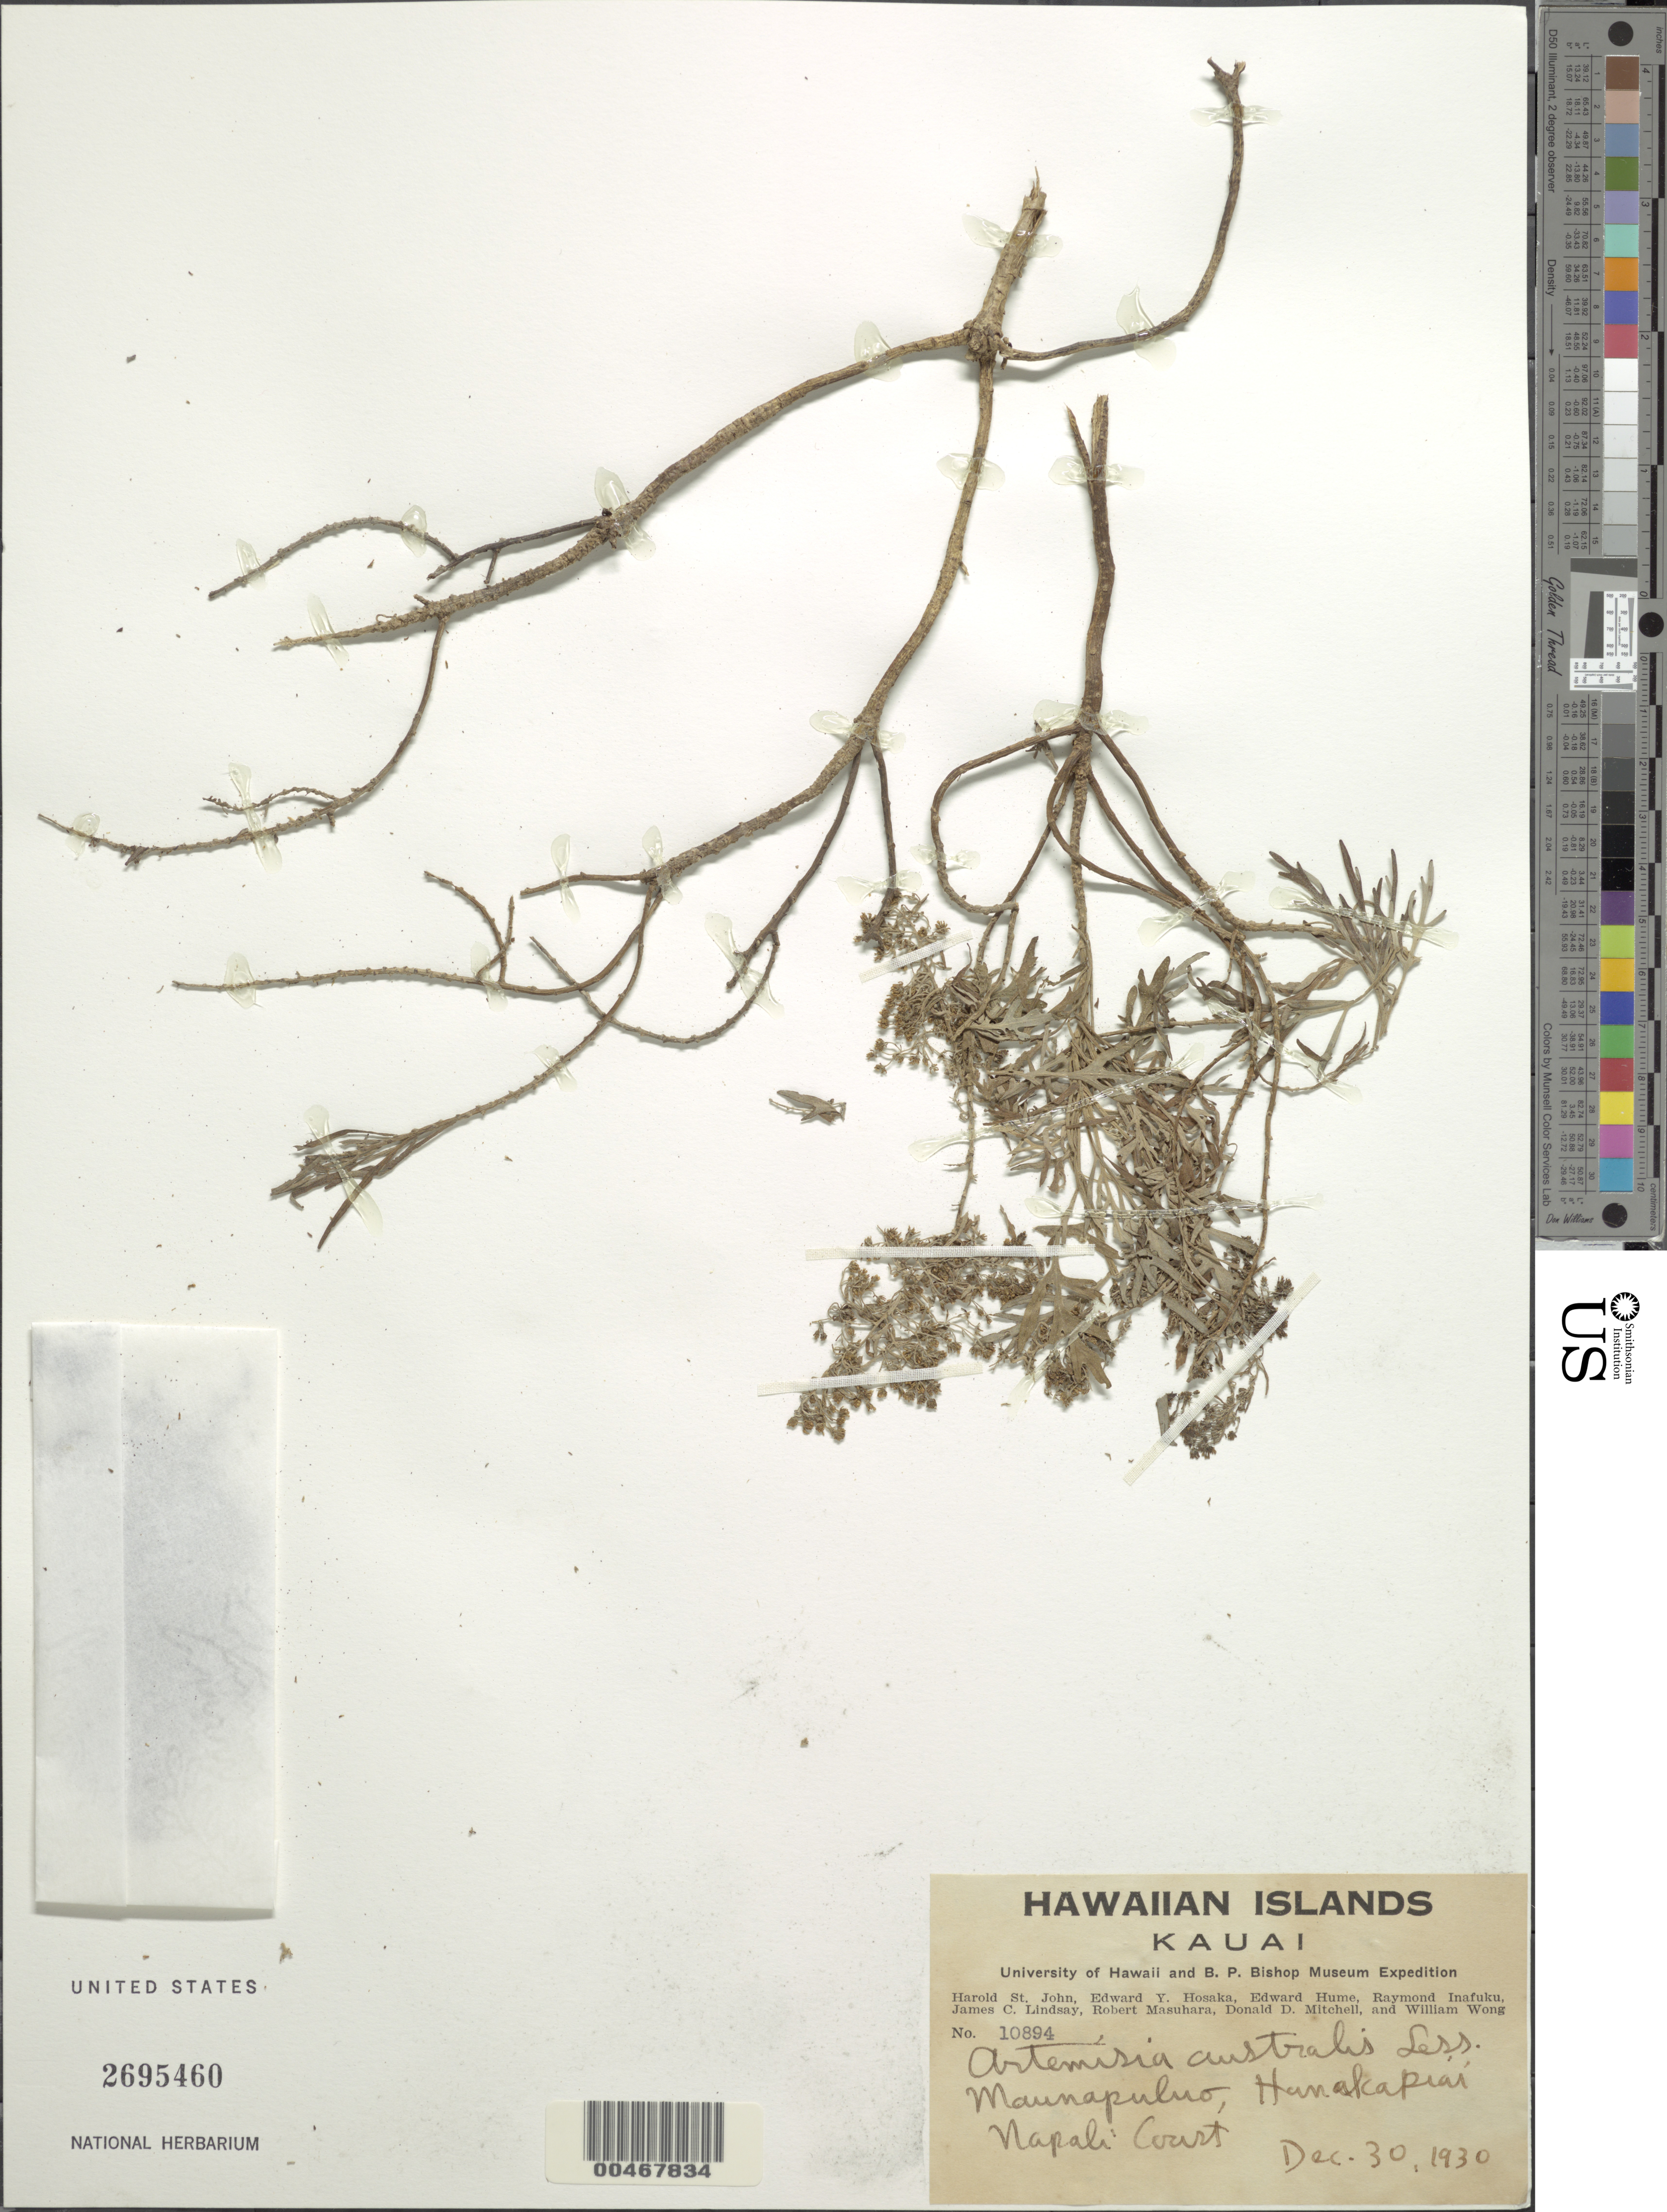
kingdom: Plantae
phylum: Tracheophyta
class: Magnoliopsida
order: Asterales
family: Asteraceae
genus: Artemisia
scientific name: Artemisia australis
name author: Less.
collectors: H. St. John, E. Y. Hosaka, E. Hume & R. Inafuku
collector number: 10894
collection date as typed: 30 Dec 1930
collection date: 1930-12-30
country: United States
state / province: Hawaii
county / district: Kauai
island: Kaua'i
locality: Maunapuluo, Hanakapiai, Napali Coast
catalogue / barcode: US 2695460